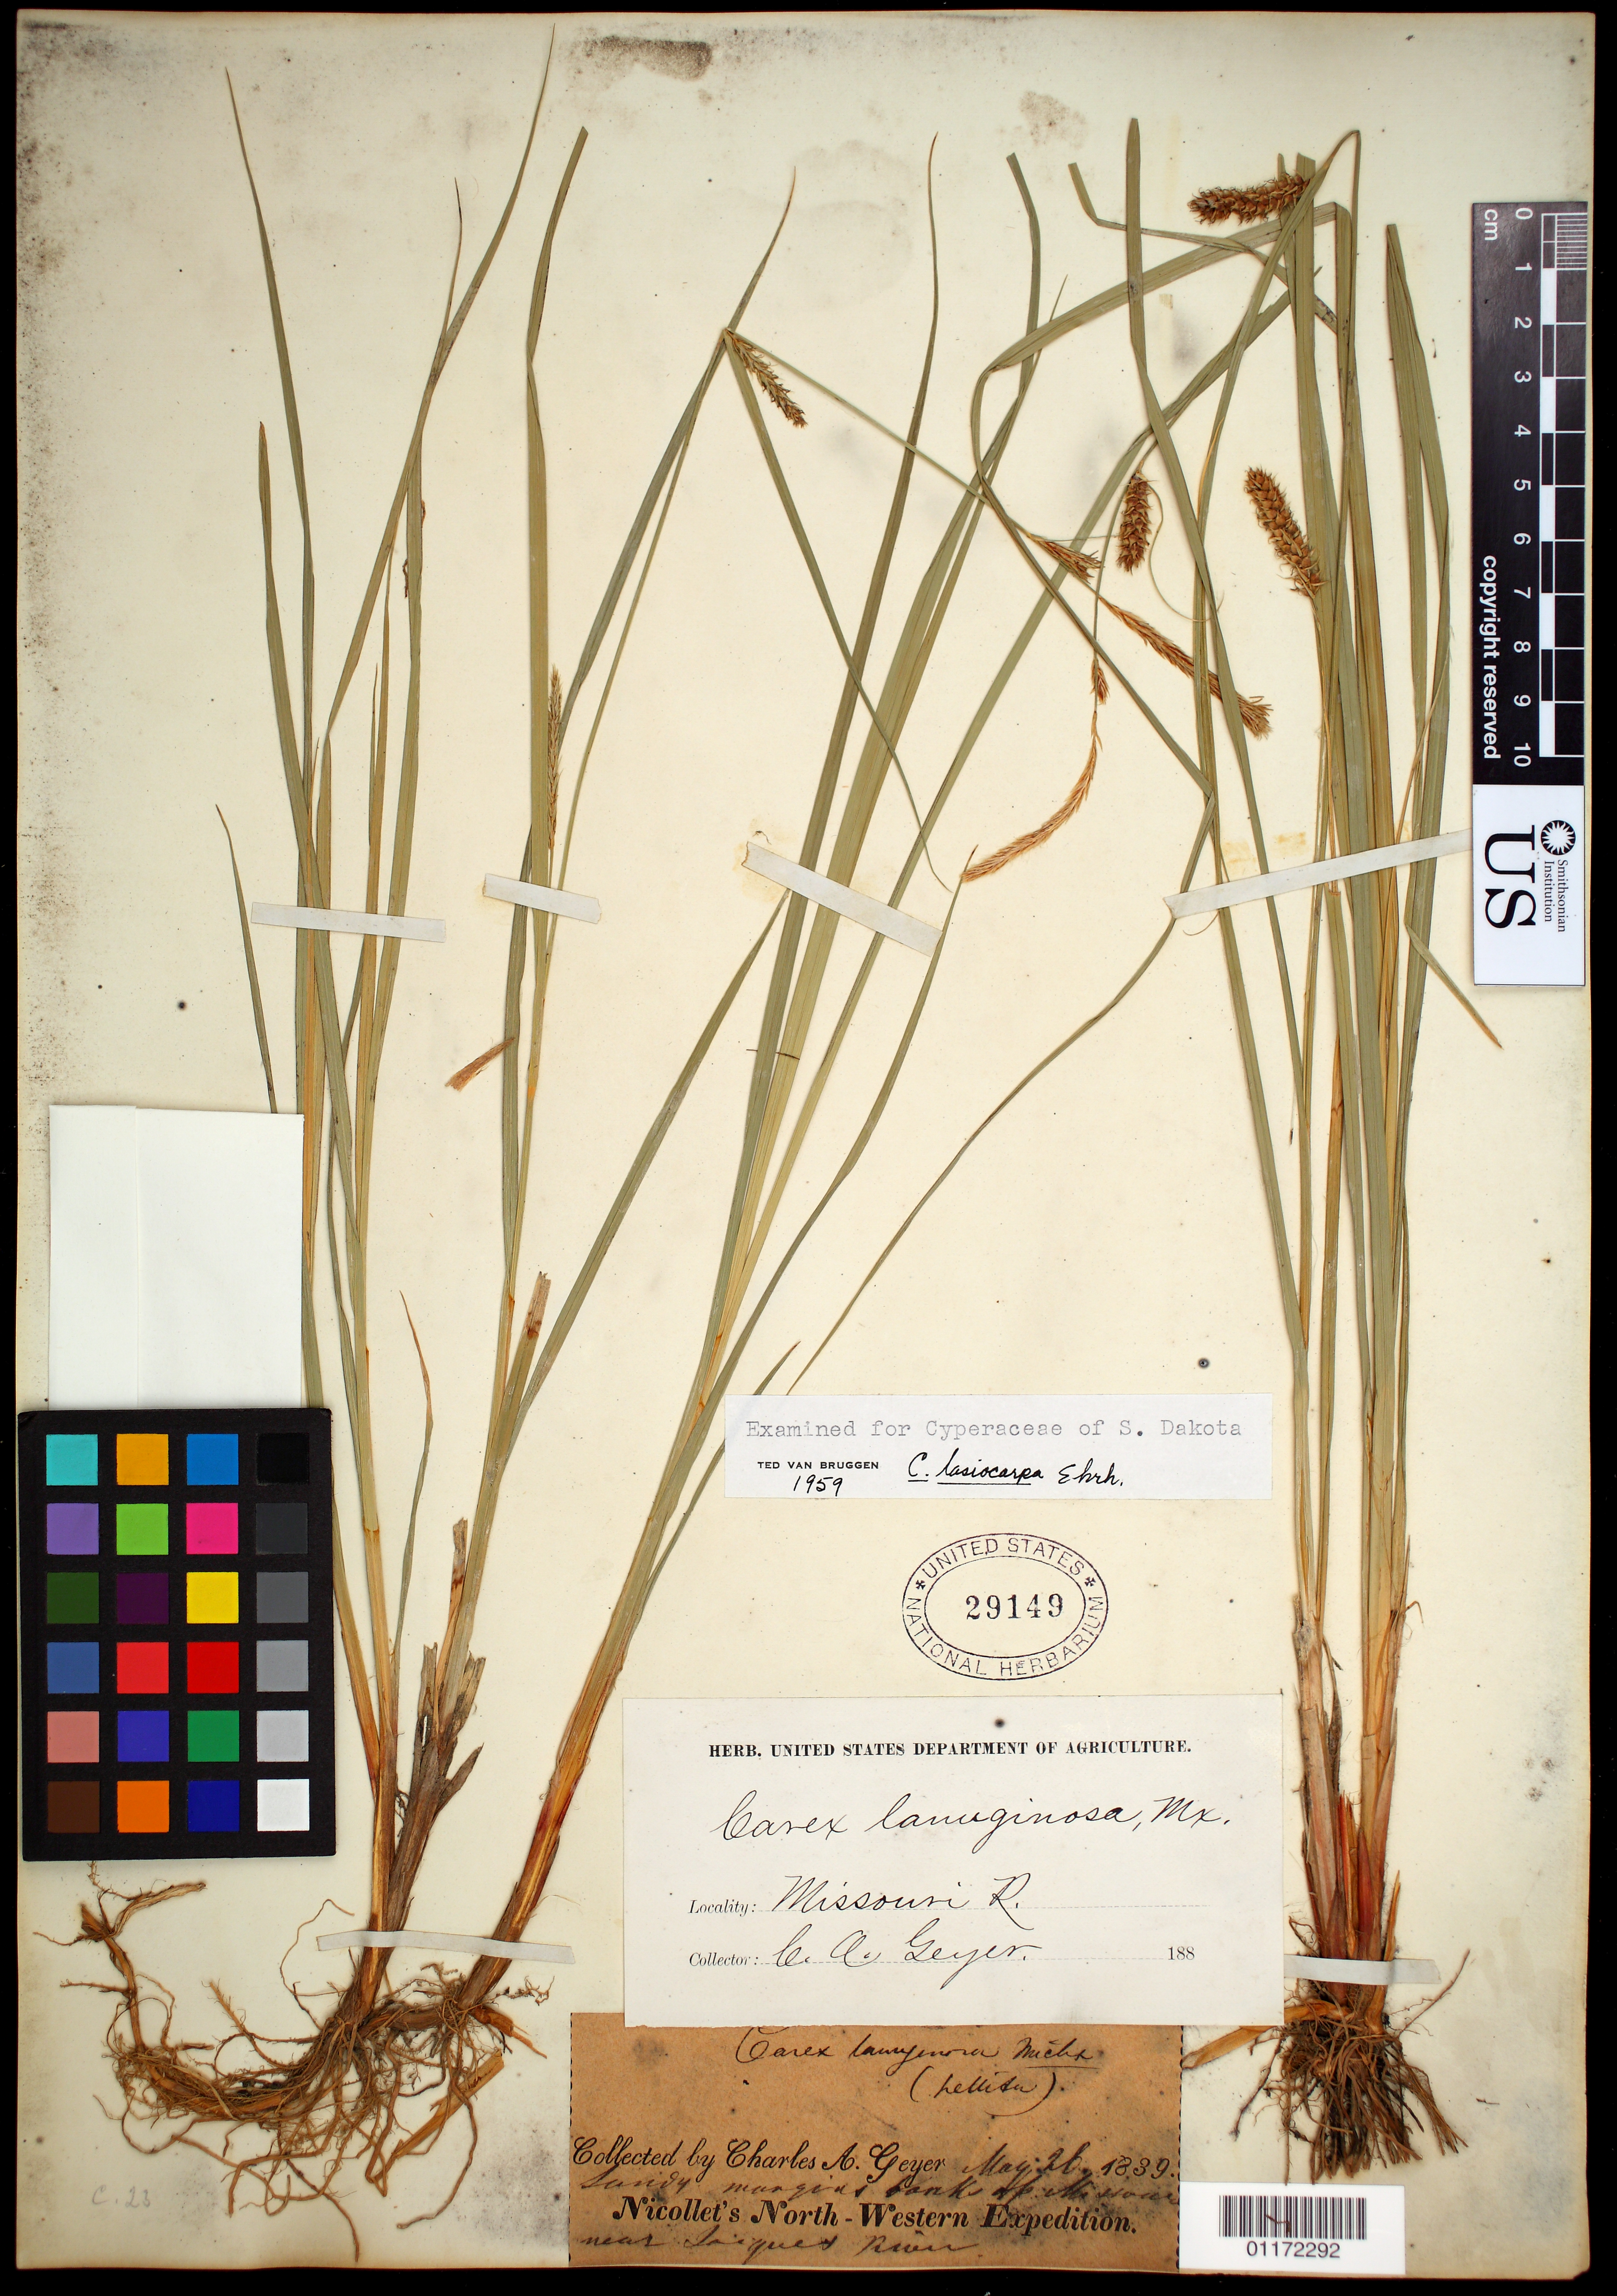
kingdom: Plantae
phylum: Tracheophyta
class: Liliopsida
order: Poales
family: Cyperaceae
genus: Carex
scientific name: Carex pellita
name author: Muhl. ex Willd.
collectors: C. A. Geyer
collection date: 1839-05-26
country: United States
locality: Upper bank of Missouri River.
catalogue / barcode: US 29149